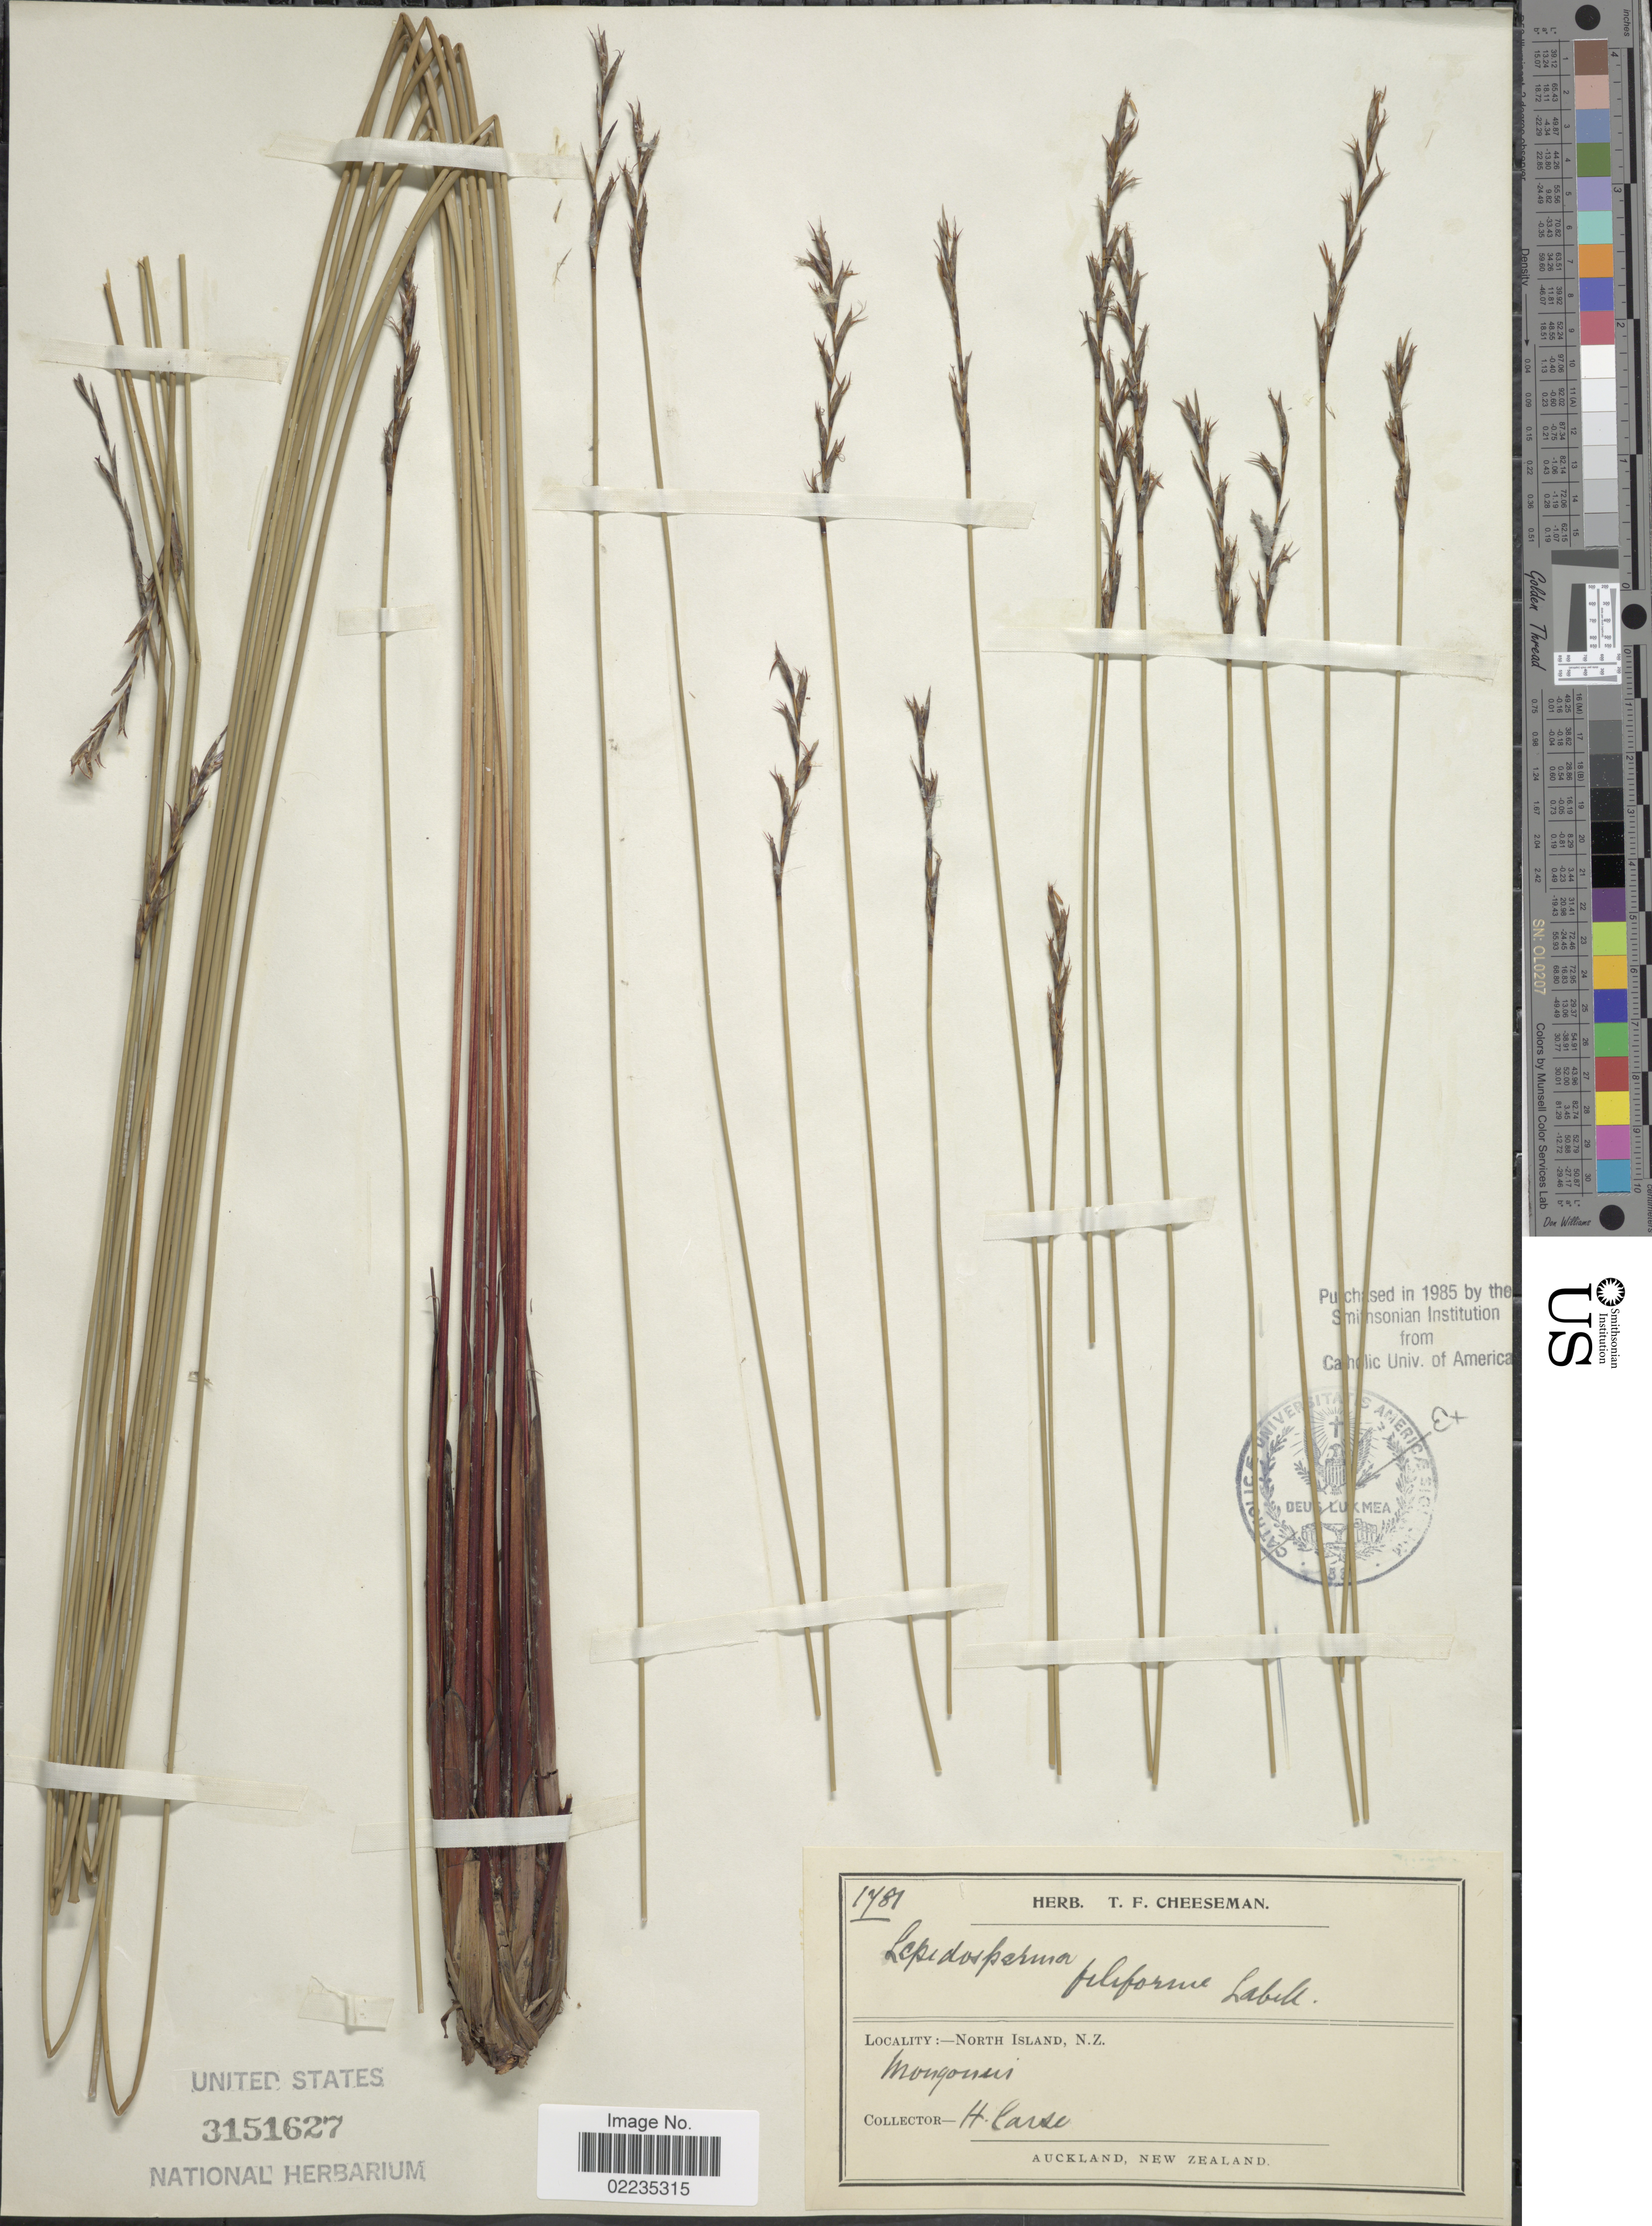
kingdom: Plantae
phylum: Tracheophyta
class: Liliopsida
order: Poales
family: Cyperaceae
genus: Lepidosperma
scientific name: Lepidosperma filiforme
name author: Labill.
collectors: H. Carse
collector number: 1781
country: New Zealand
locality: North Islan, N.Z., Mongoners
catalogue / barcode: US 3151627